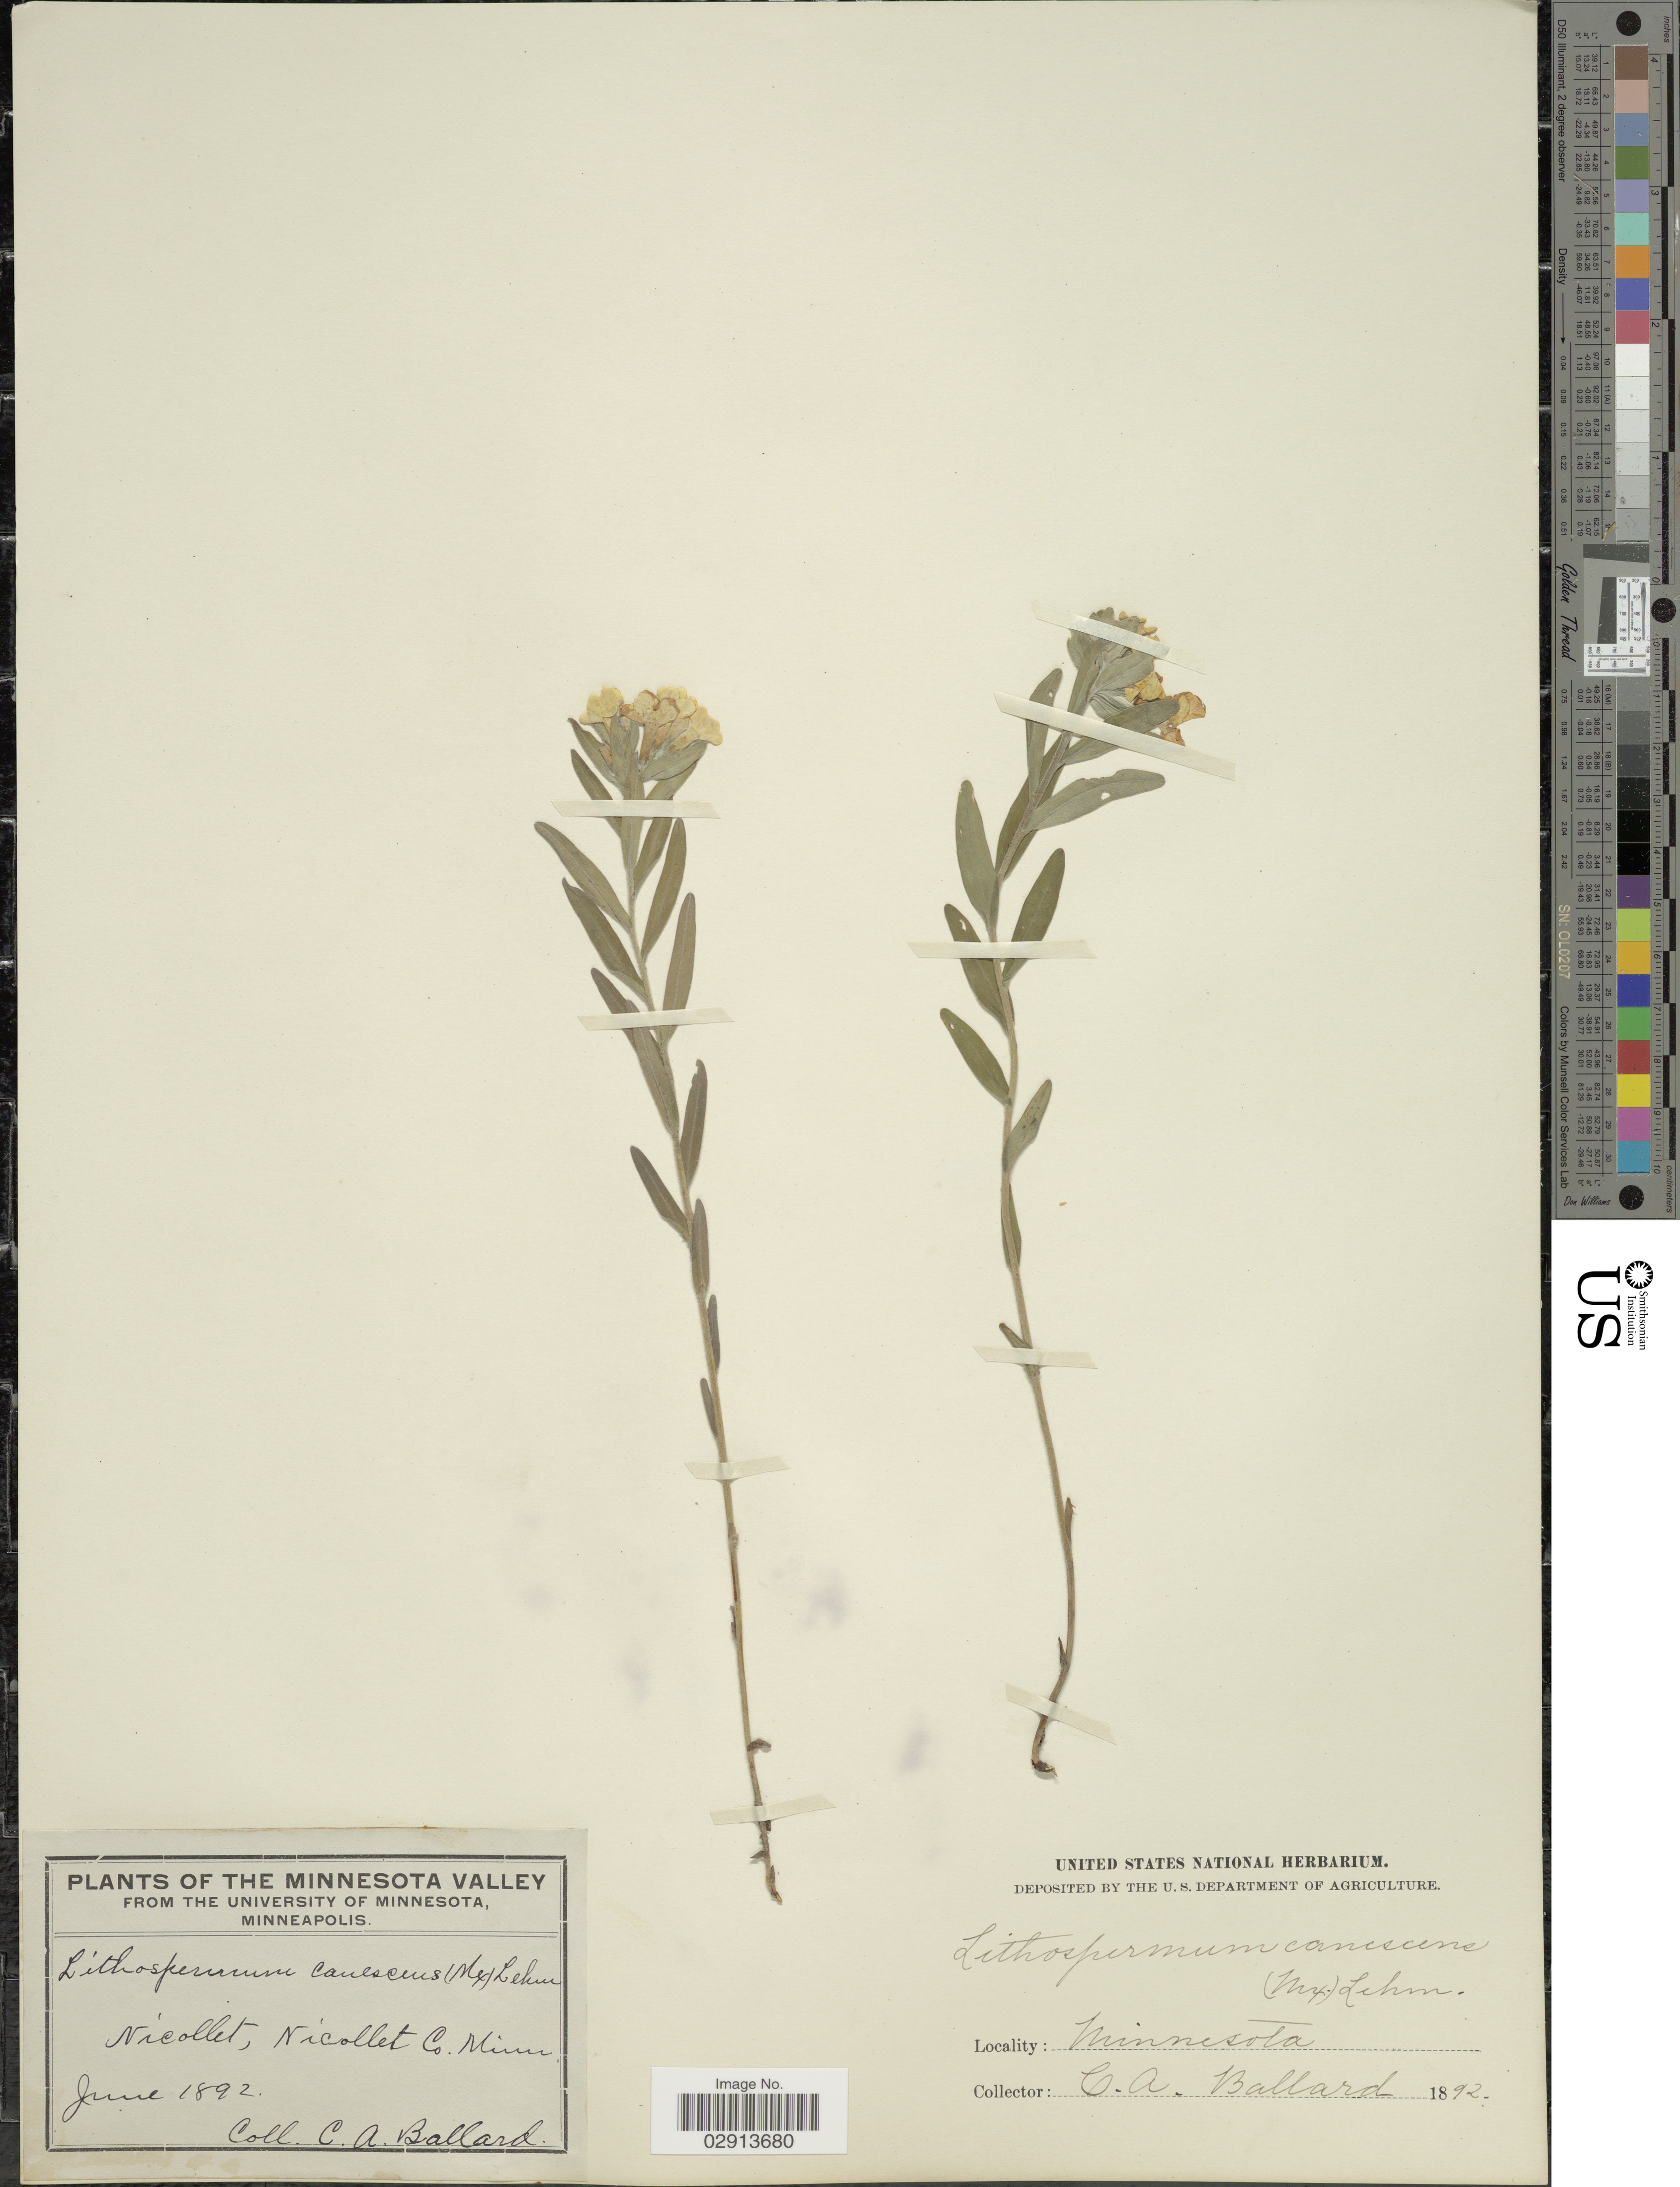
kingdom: Plantae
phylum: Tracheophyta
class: Magnoliopsida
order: Boraginales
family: Boraginaceae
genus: Lithospermum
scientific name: Lithospermum canescens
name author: (Michx.) Lehm.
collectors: C. A. Ballard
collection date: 1892-06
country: United States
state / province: Minnesota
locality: The Minnesota Valley. Nicollet, Nicollet Co.